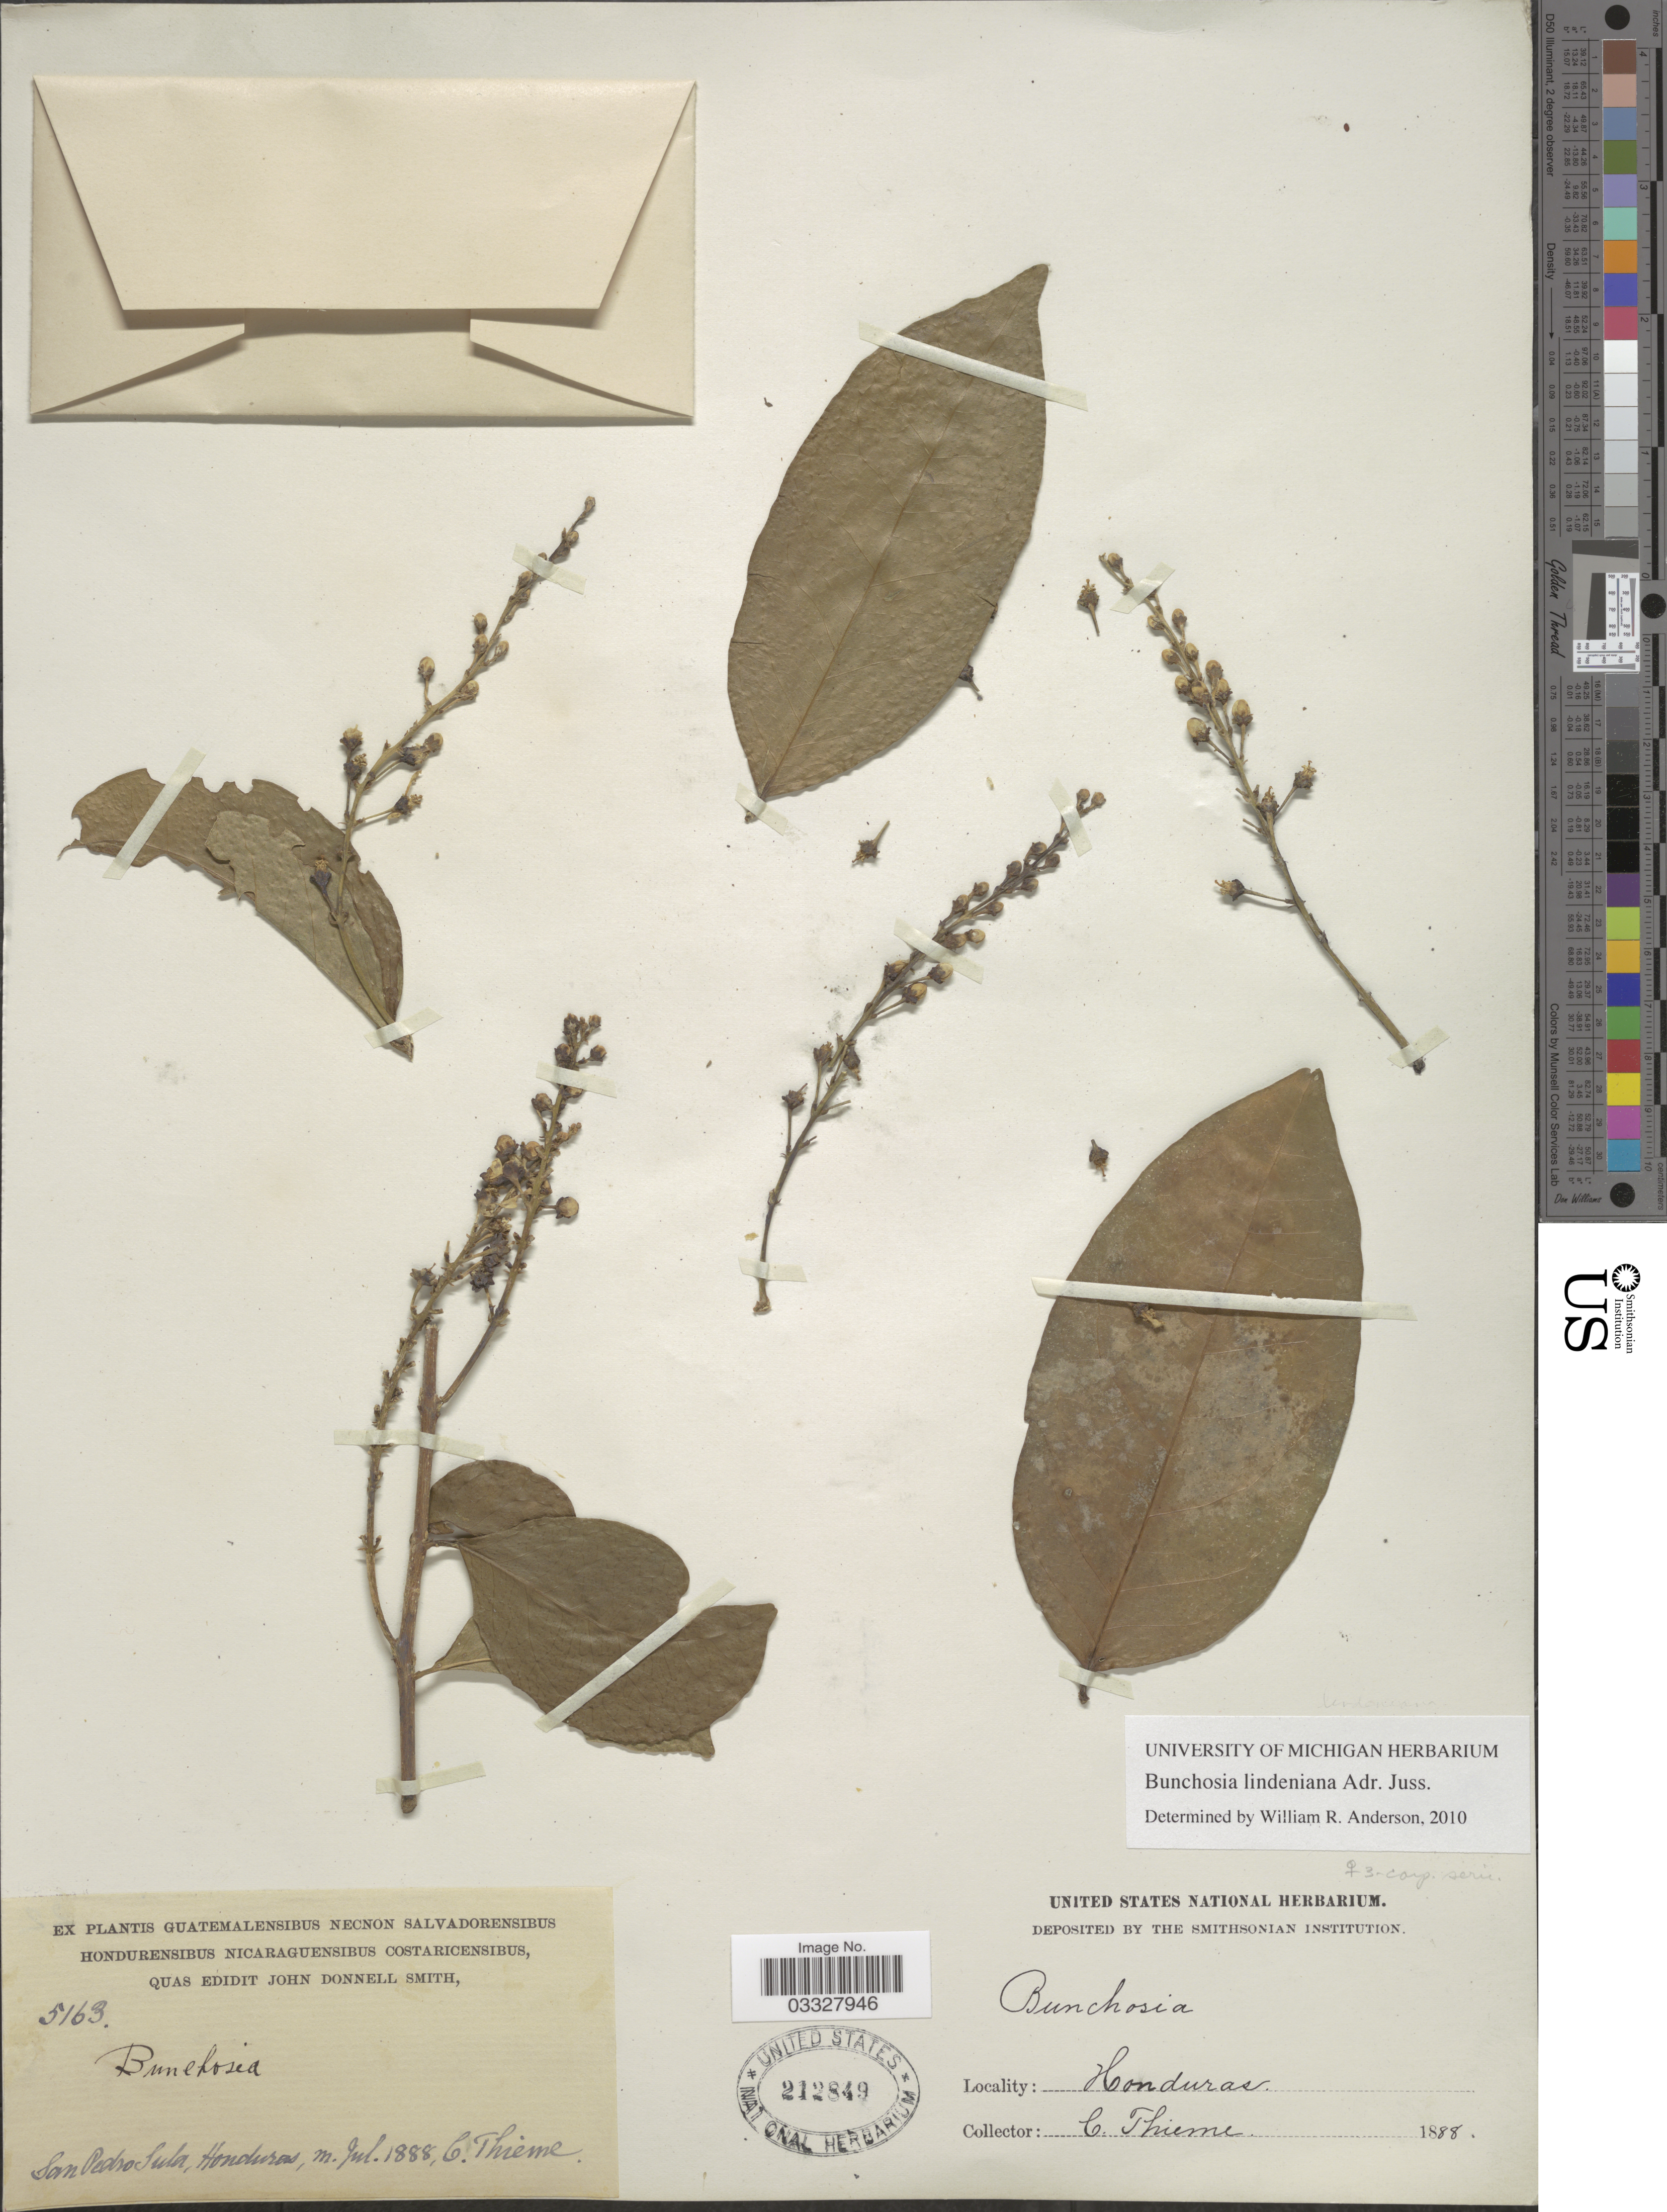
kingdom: Plantae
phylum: Tracheophyta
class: Magnoliopsida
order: Malpighiales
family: Malpighiaceae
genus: Bunchosia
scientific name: Bunchosia lindeniana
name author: A. Juss.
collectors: C. Thieme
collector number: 5163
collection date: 1888-07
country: Honduras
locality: San Pedro Sula.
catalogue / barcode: US 212849